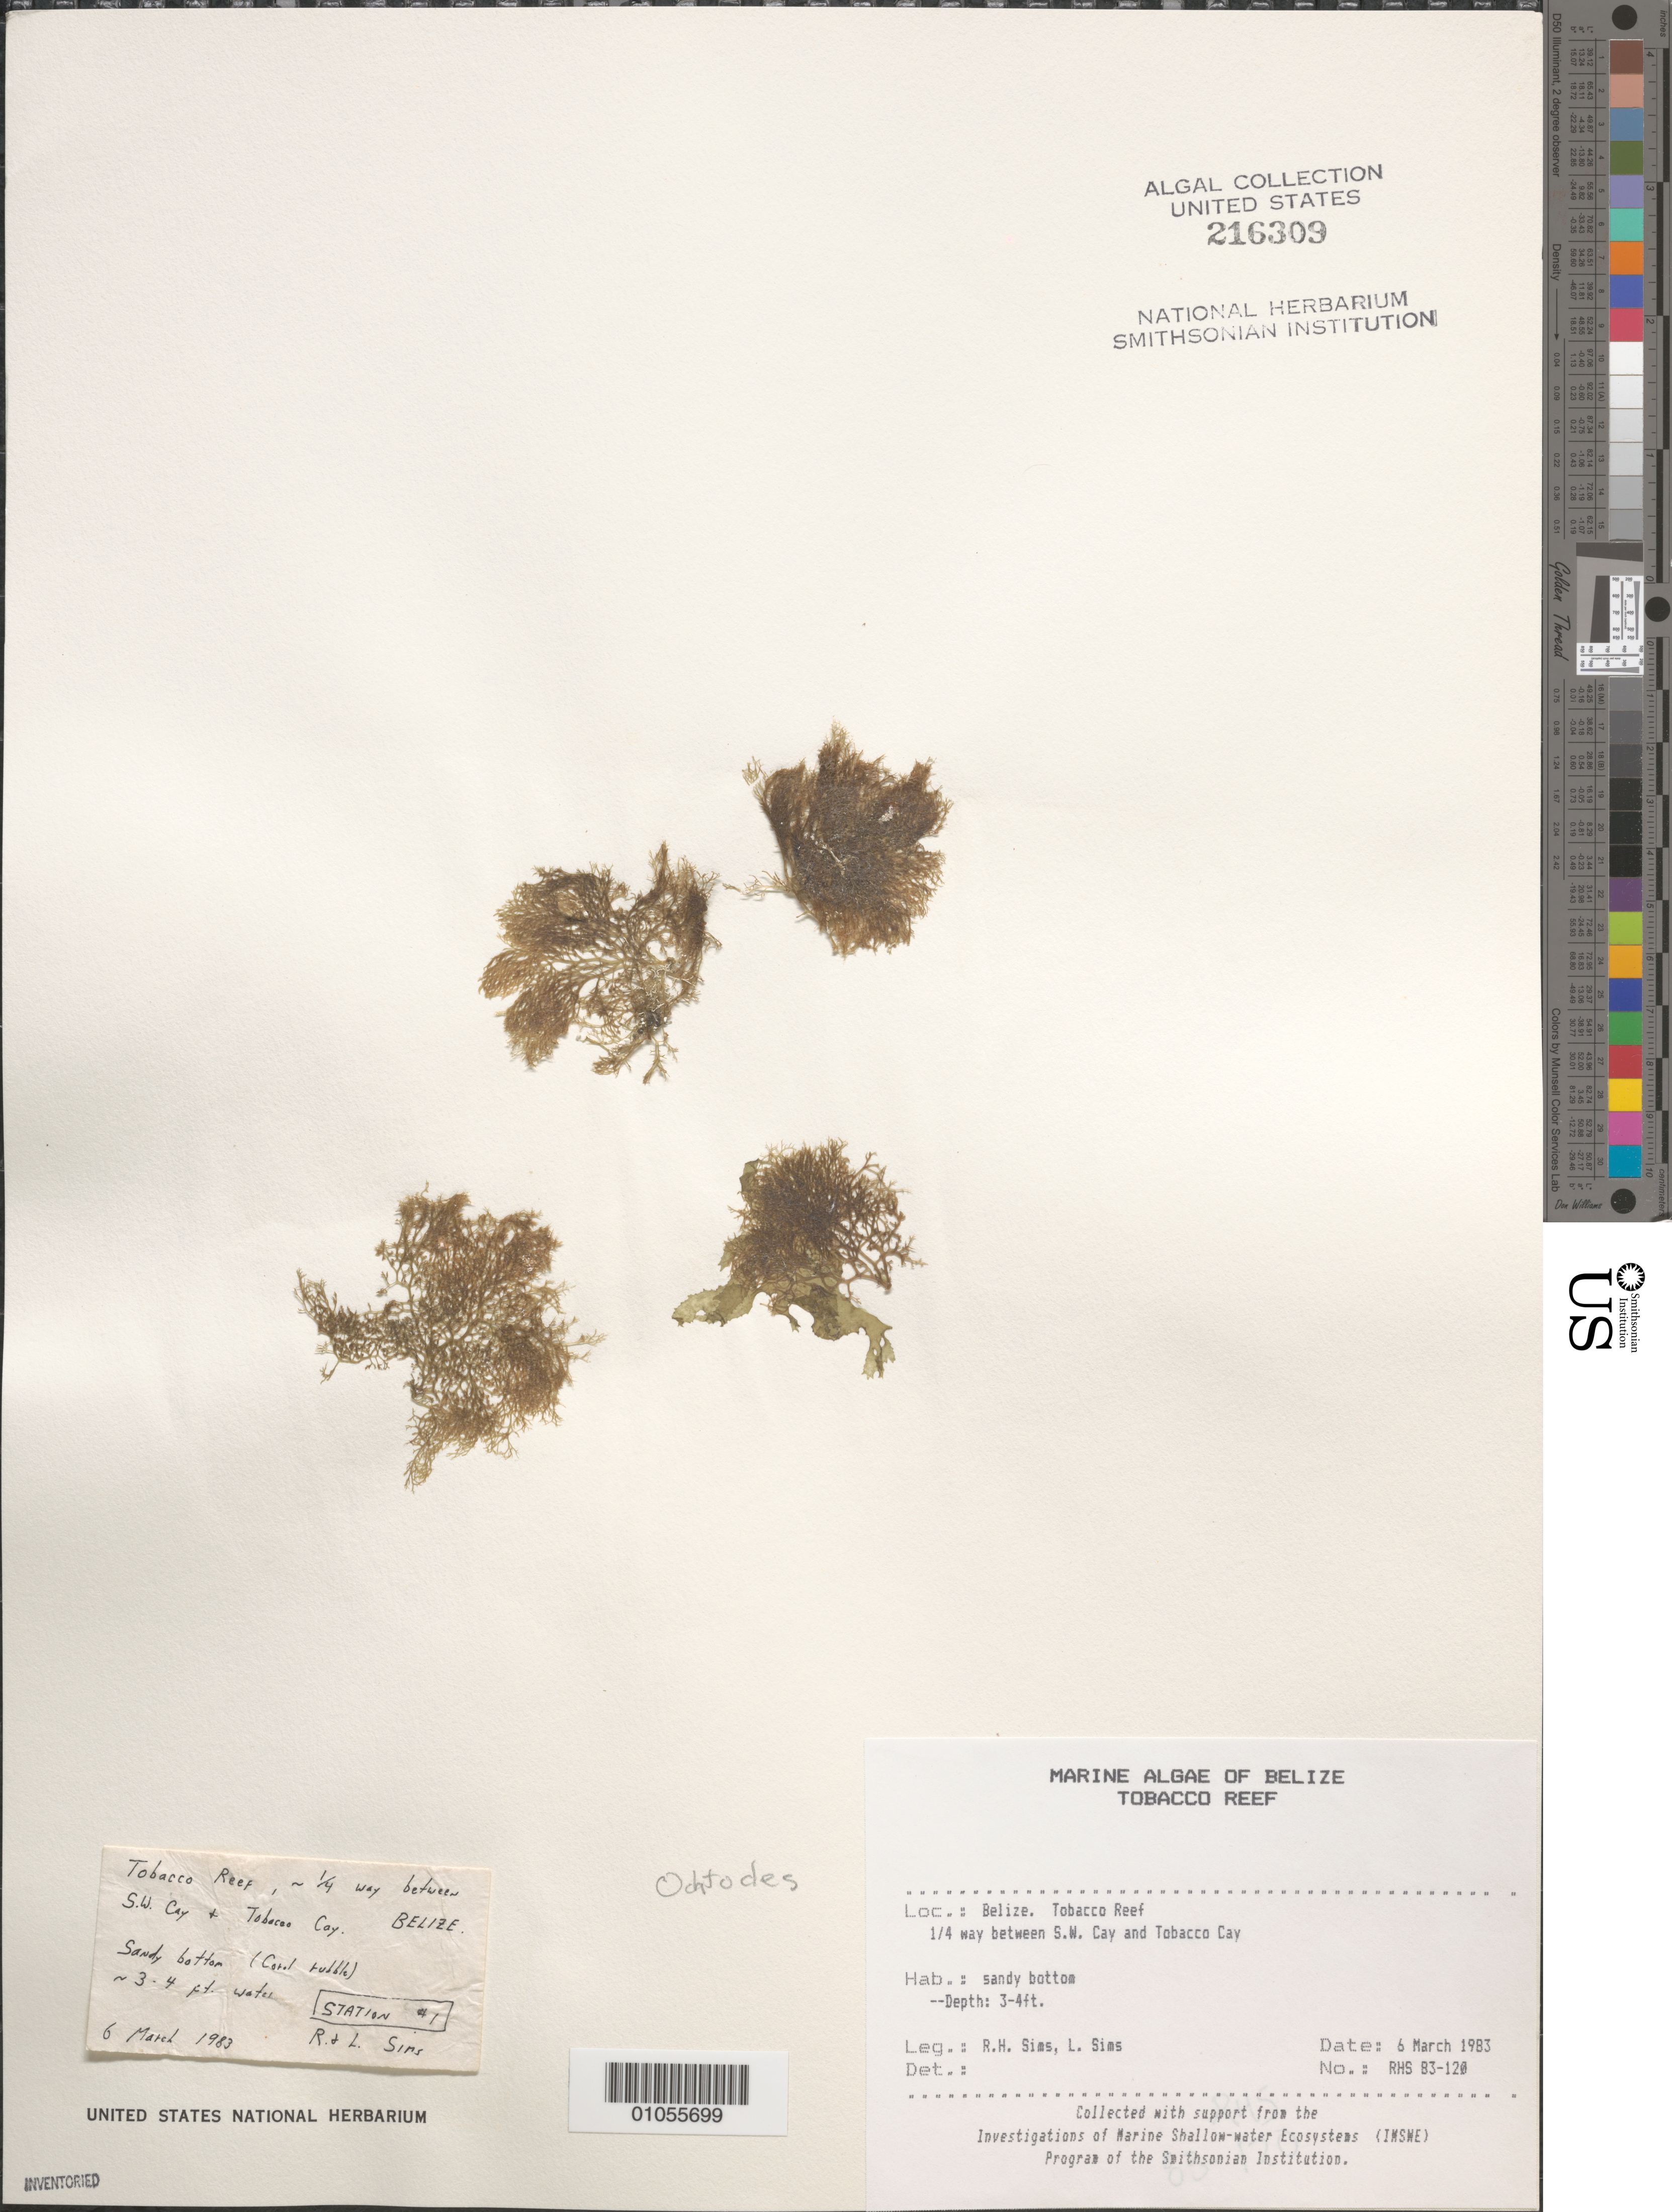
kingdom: Plantae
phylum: Rhodophyta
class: Florideophyceae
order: Gigartinales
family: Rhizophyllidaceae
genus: Ochtodes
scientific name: Ochtodes sp.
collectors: R. H. Sims & L. L. Sims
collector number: RHS 83-120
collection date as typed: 06 Mar 1983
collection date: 1983-03-06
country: Belize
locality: Tobacco Reef, 1/4 way between Southwest Cay and Tobacco Cay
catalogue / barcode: US 216309